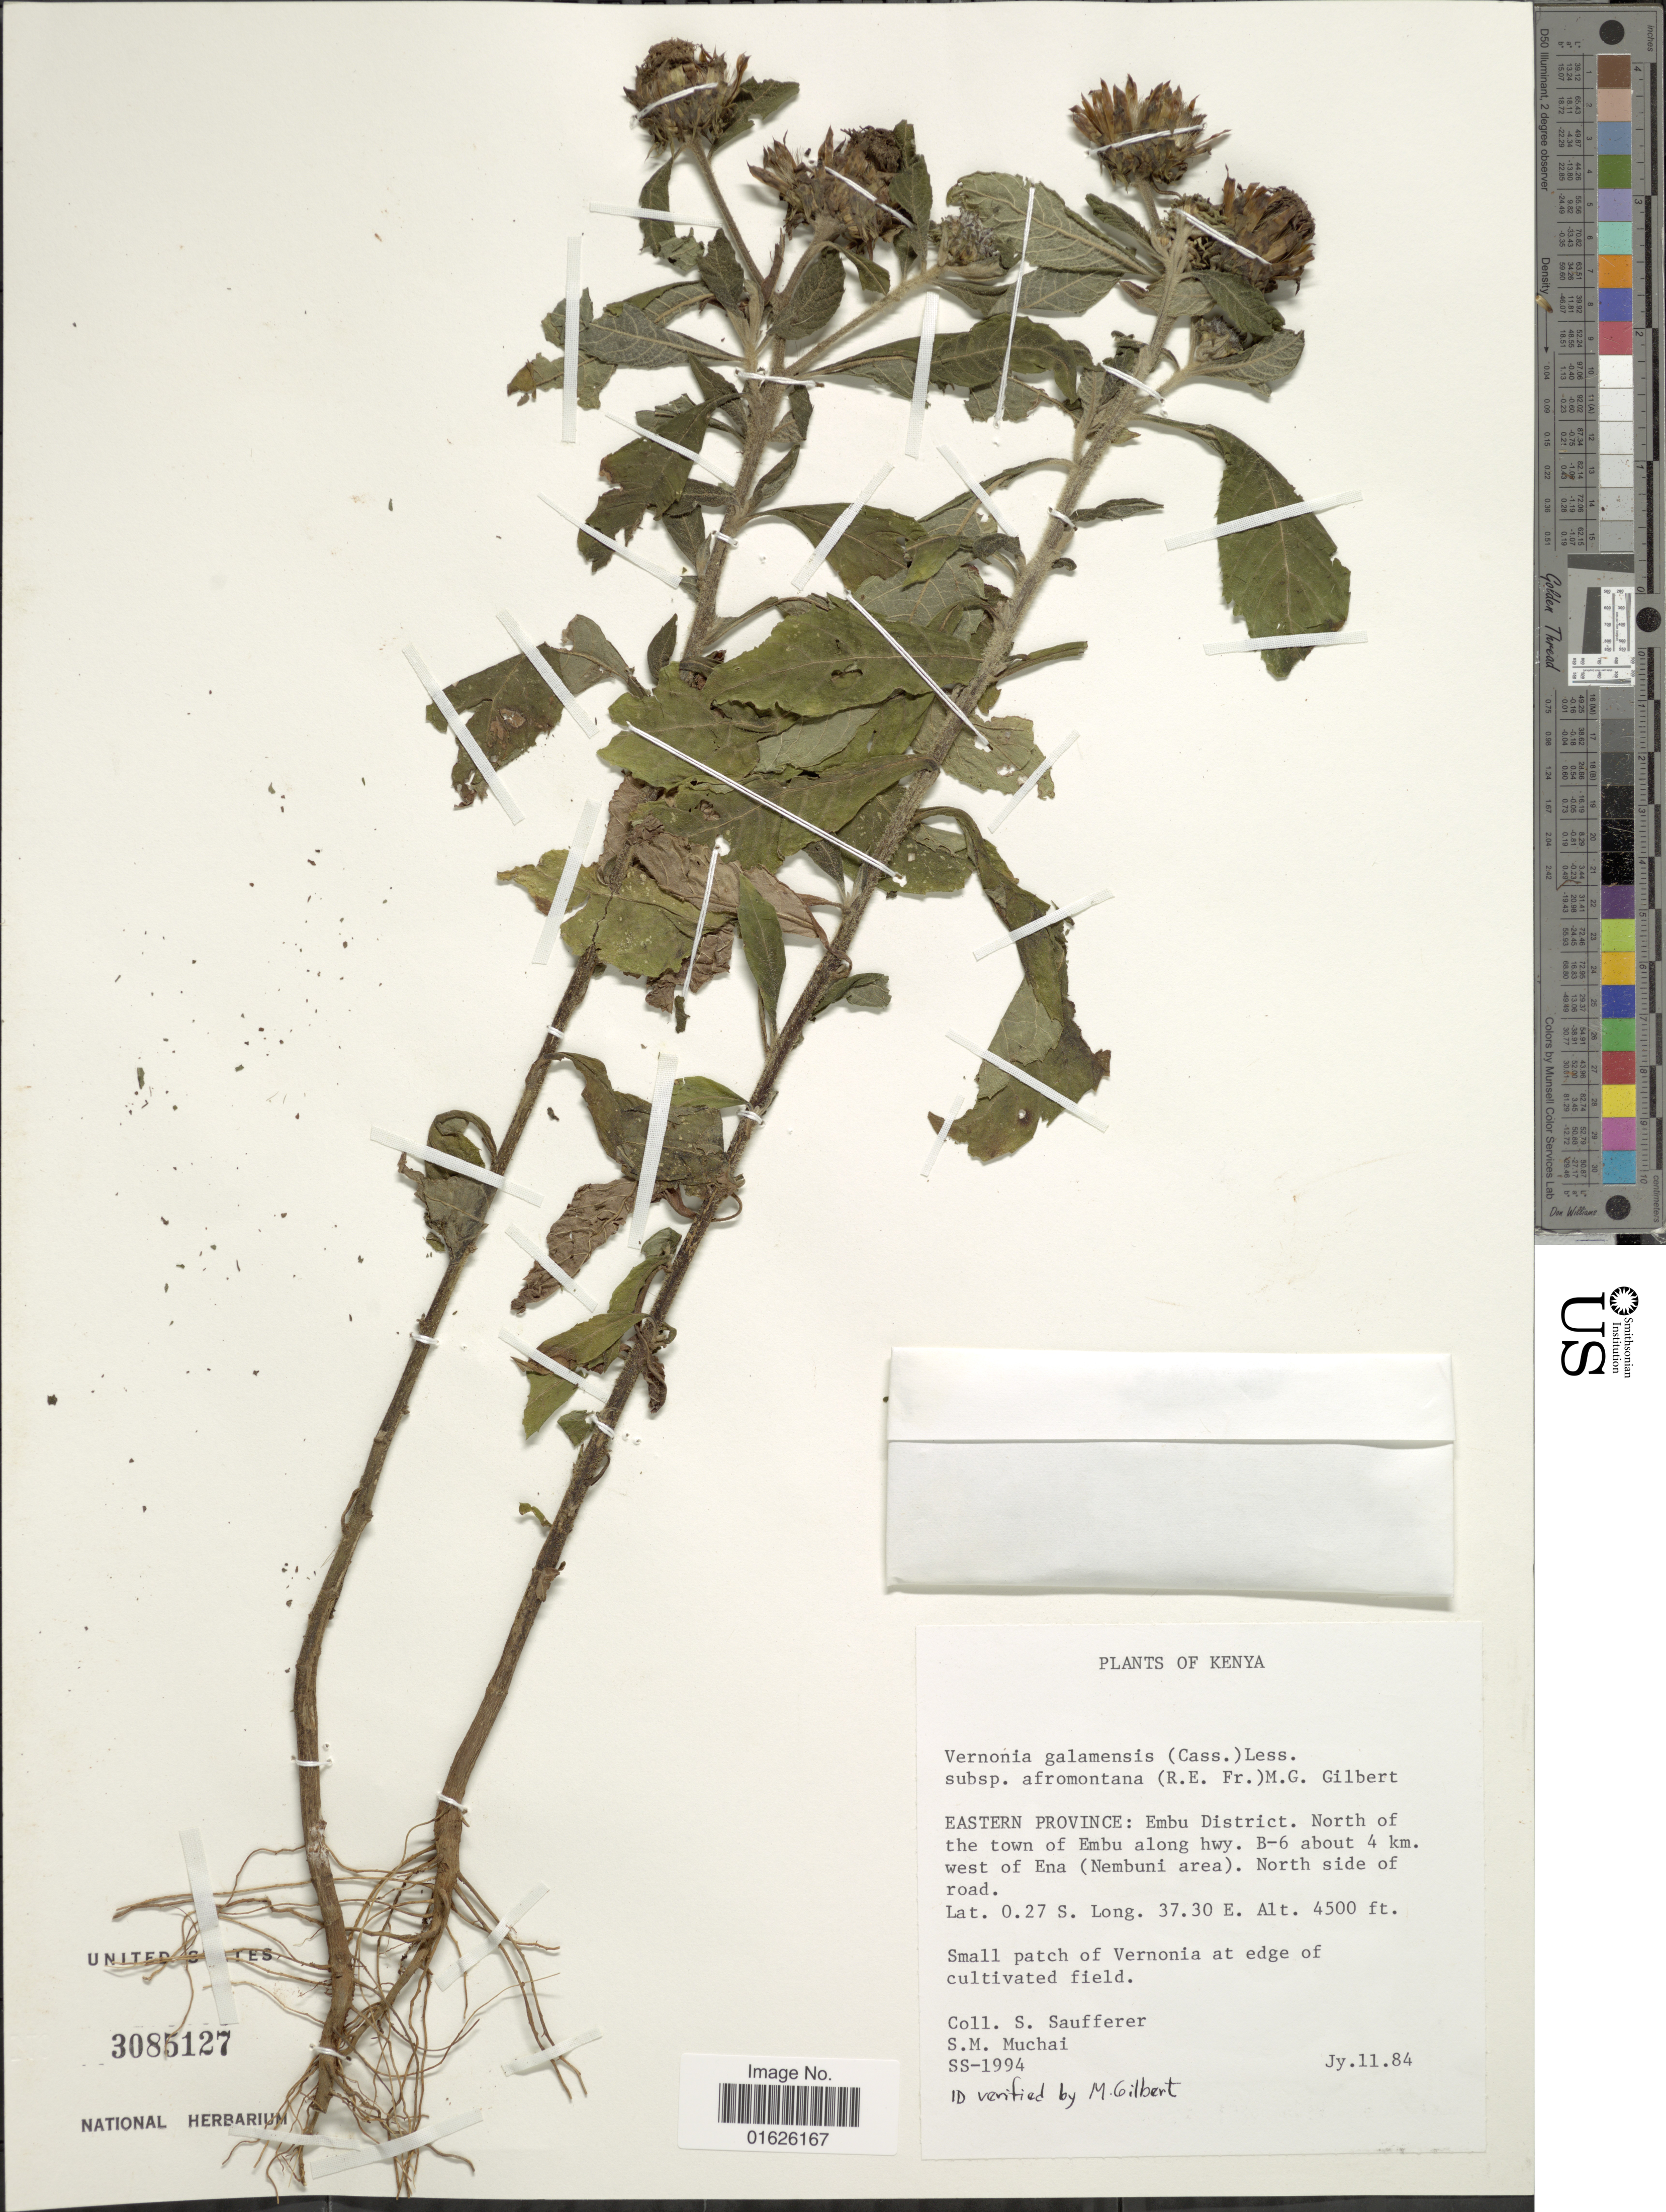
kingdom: Plantae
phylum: Tracheophyta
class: Magnoliopsida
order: Asterales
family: Asteraceae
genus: Centrapalus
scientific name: Centrapalus pauciflorus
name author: (Willd.) H. Rob.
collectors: S. Saufferer & S. Muchai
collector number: SS - 1994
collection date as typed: Transcribed d/m/y: 11/7/84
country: Kenya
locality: Eastern Province: Embu District. North of the town of Embu along hwy, B - 6 about 4 km. west of Ena ( Nembuni area ) North side of road.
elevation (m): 1372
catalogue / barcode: US 3085127